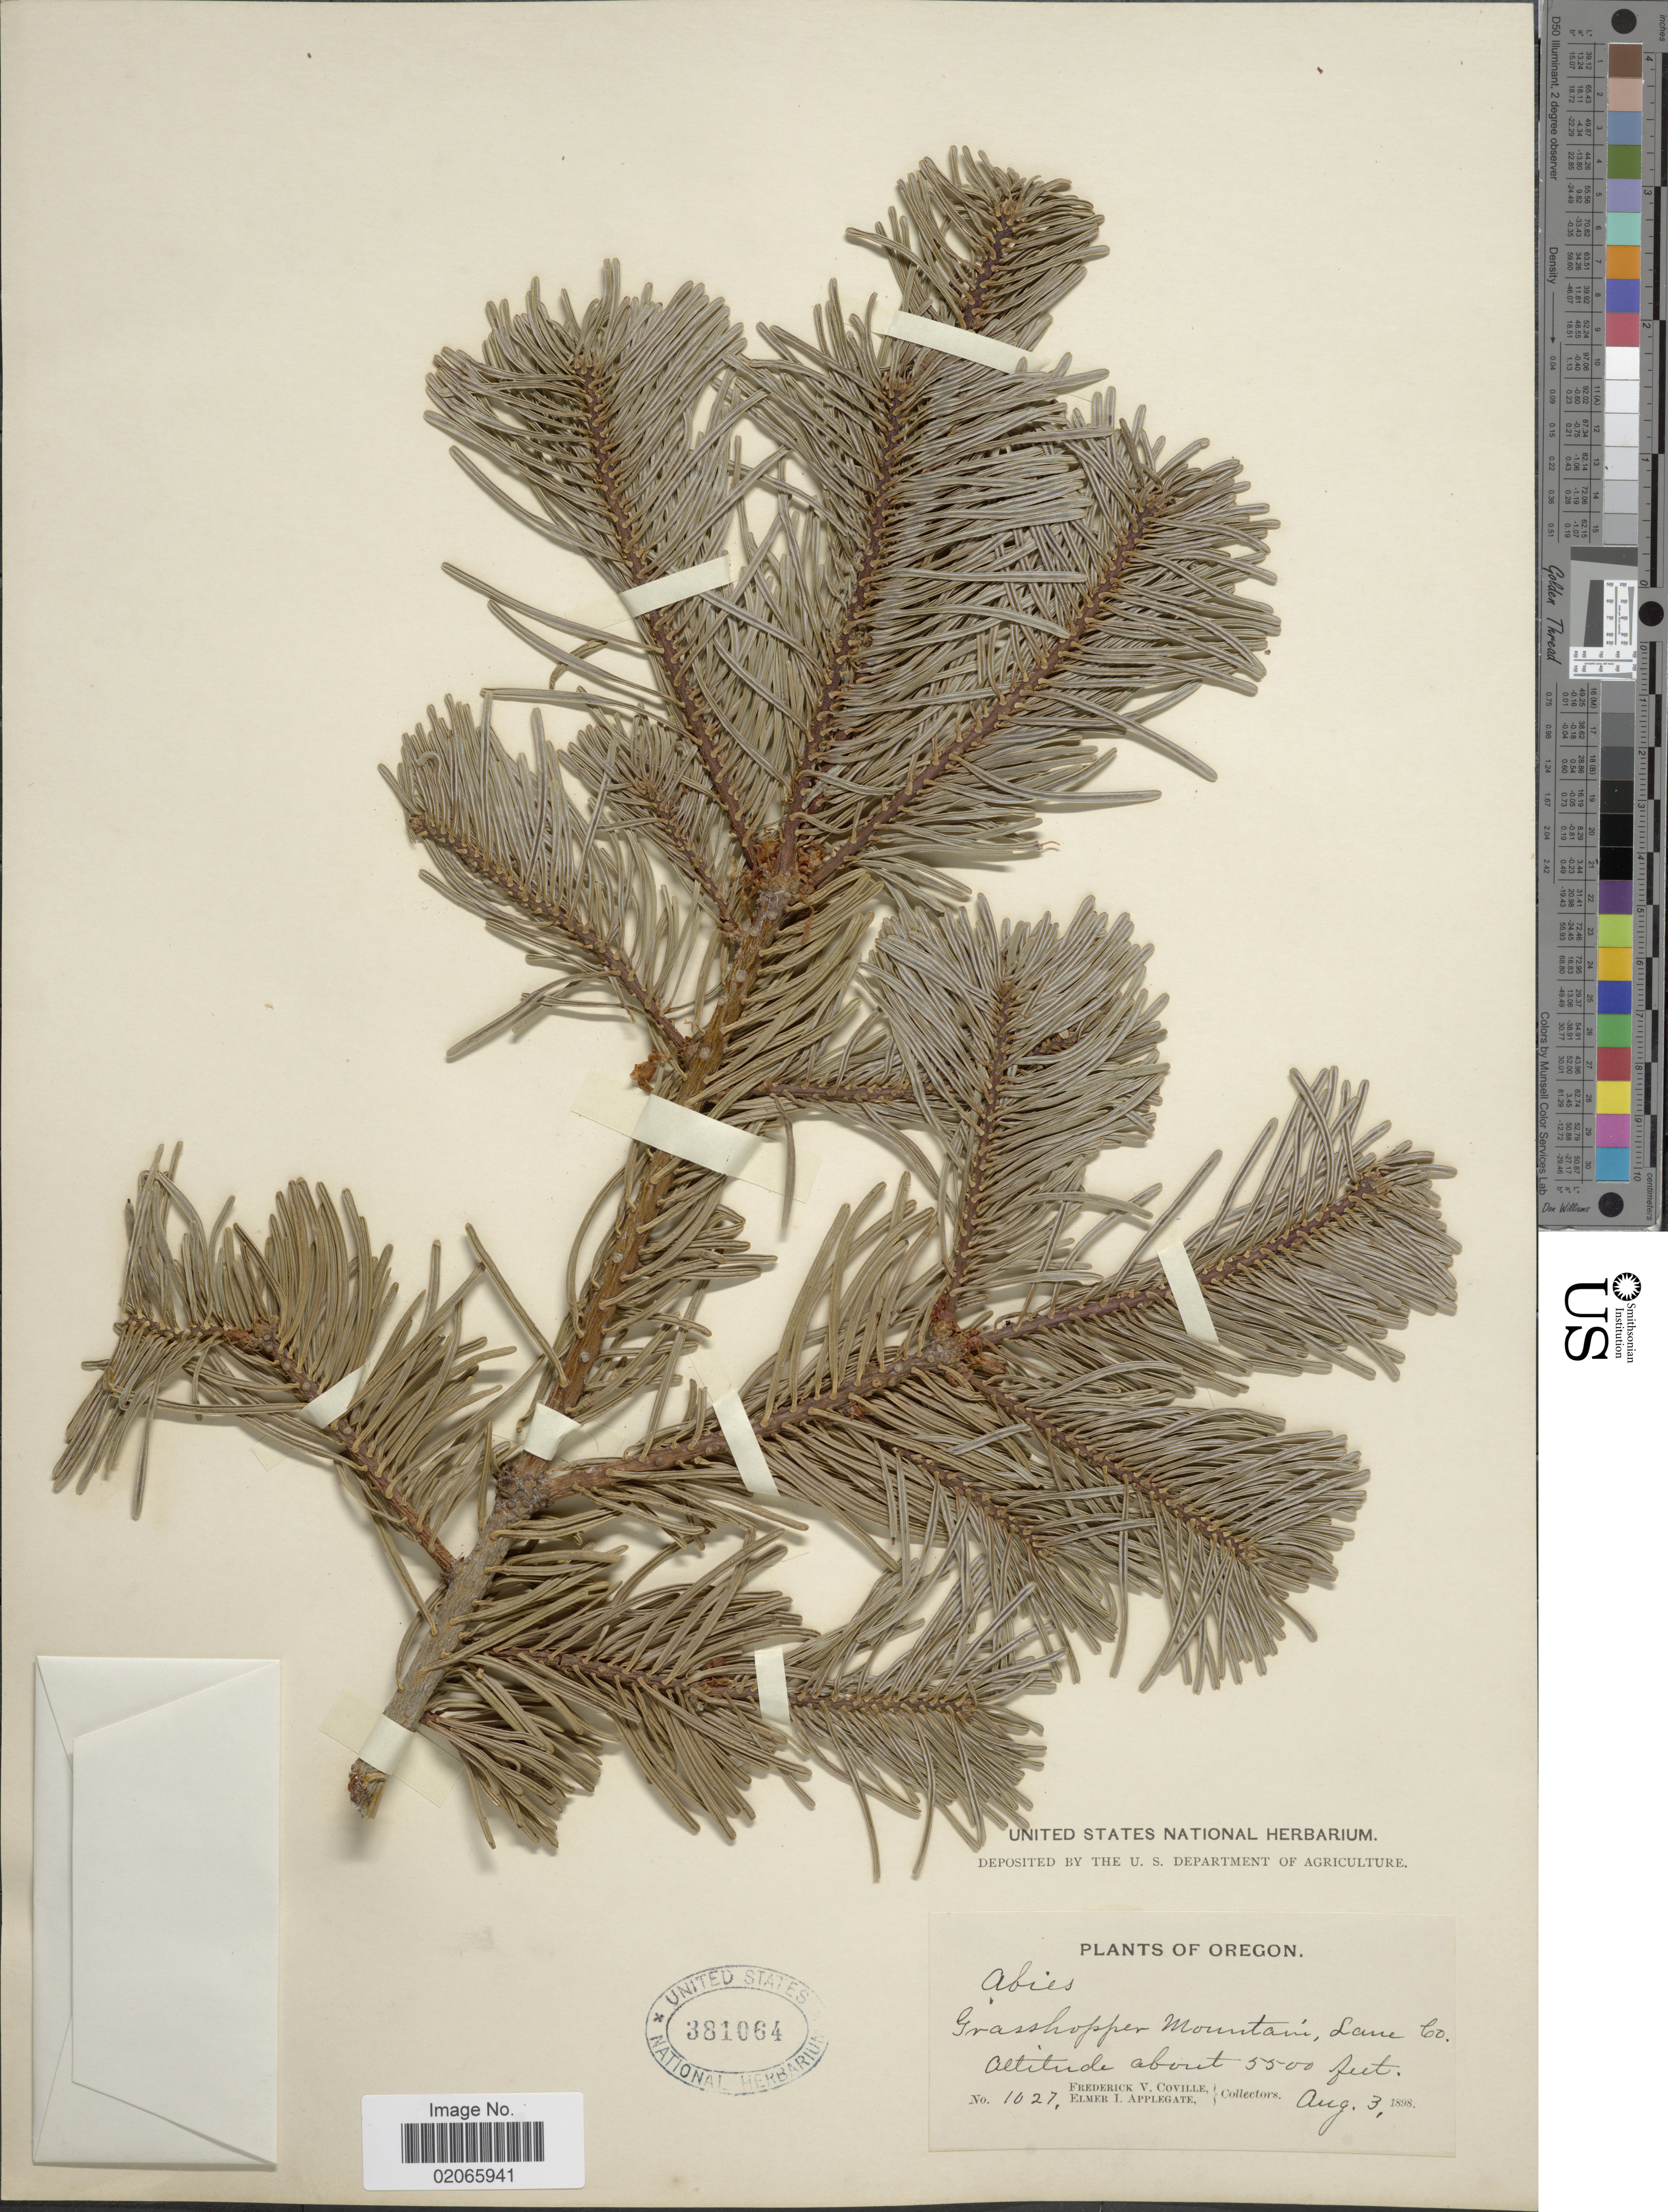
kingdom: Plantae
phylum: Tracheophyta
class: Pinopsida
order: Pinales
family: Pinaceae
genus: Abies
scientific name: Abies sp.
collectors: F. V. Coville & E. I. Applegate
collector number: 1027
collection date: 1898-08-03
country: United States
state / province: Oregon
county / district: Lane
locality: Grasshopper Mountain, Lane Co.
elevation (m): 1676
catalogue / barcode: US 381064